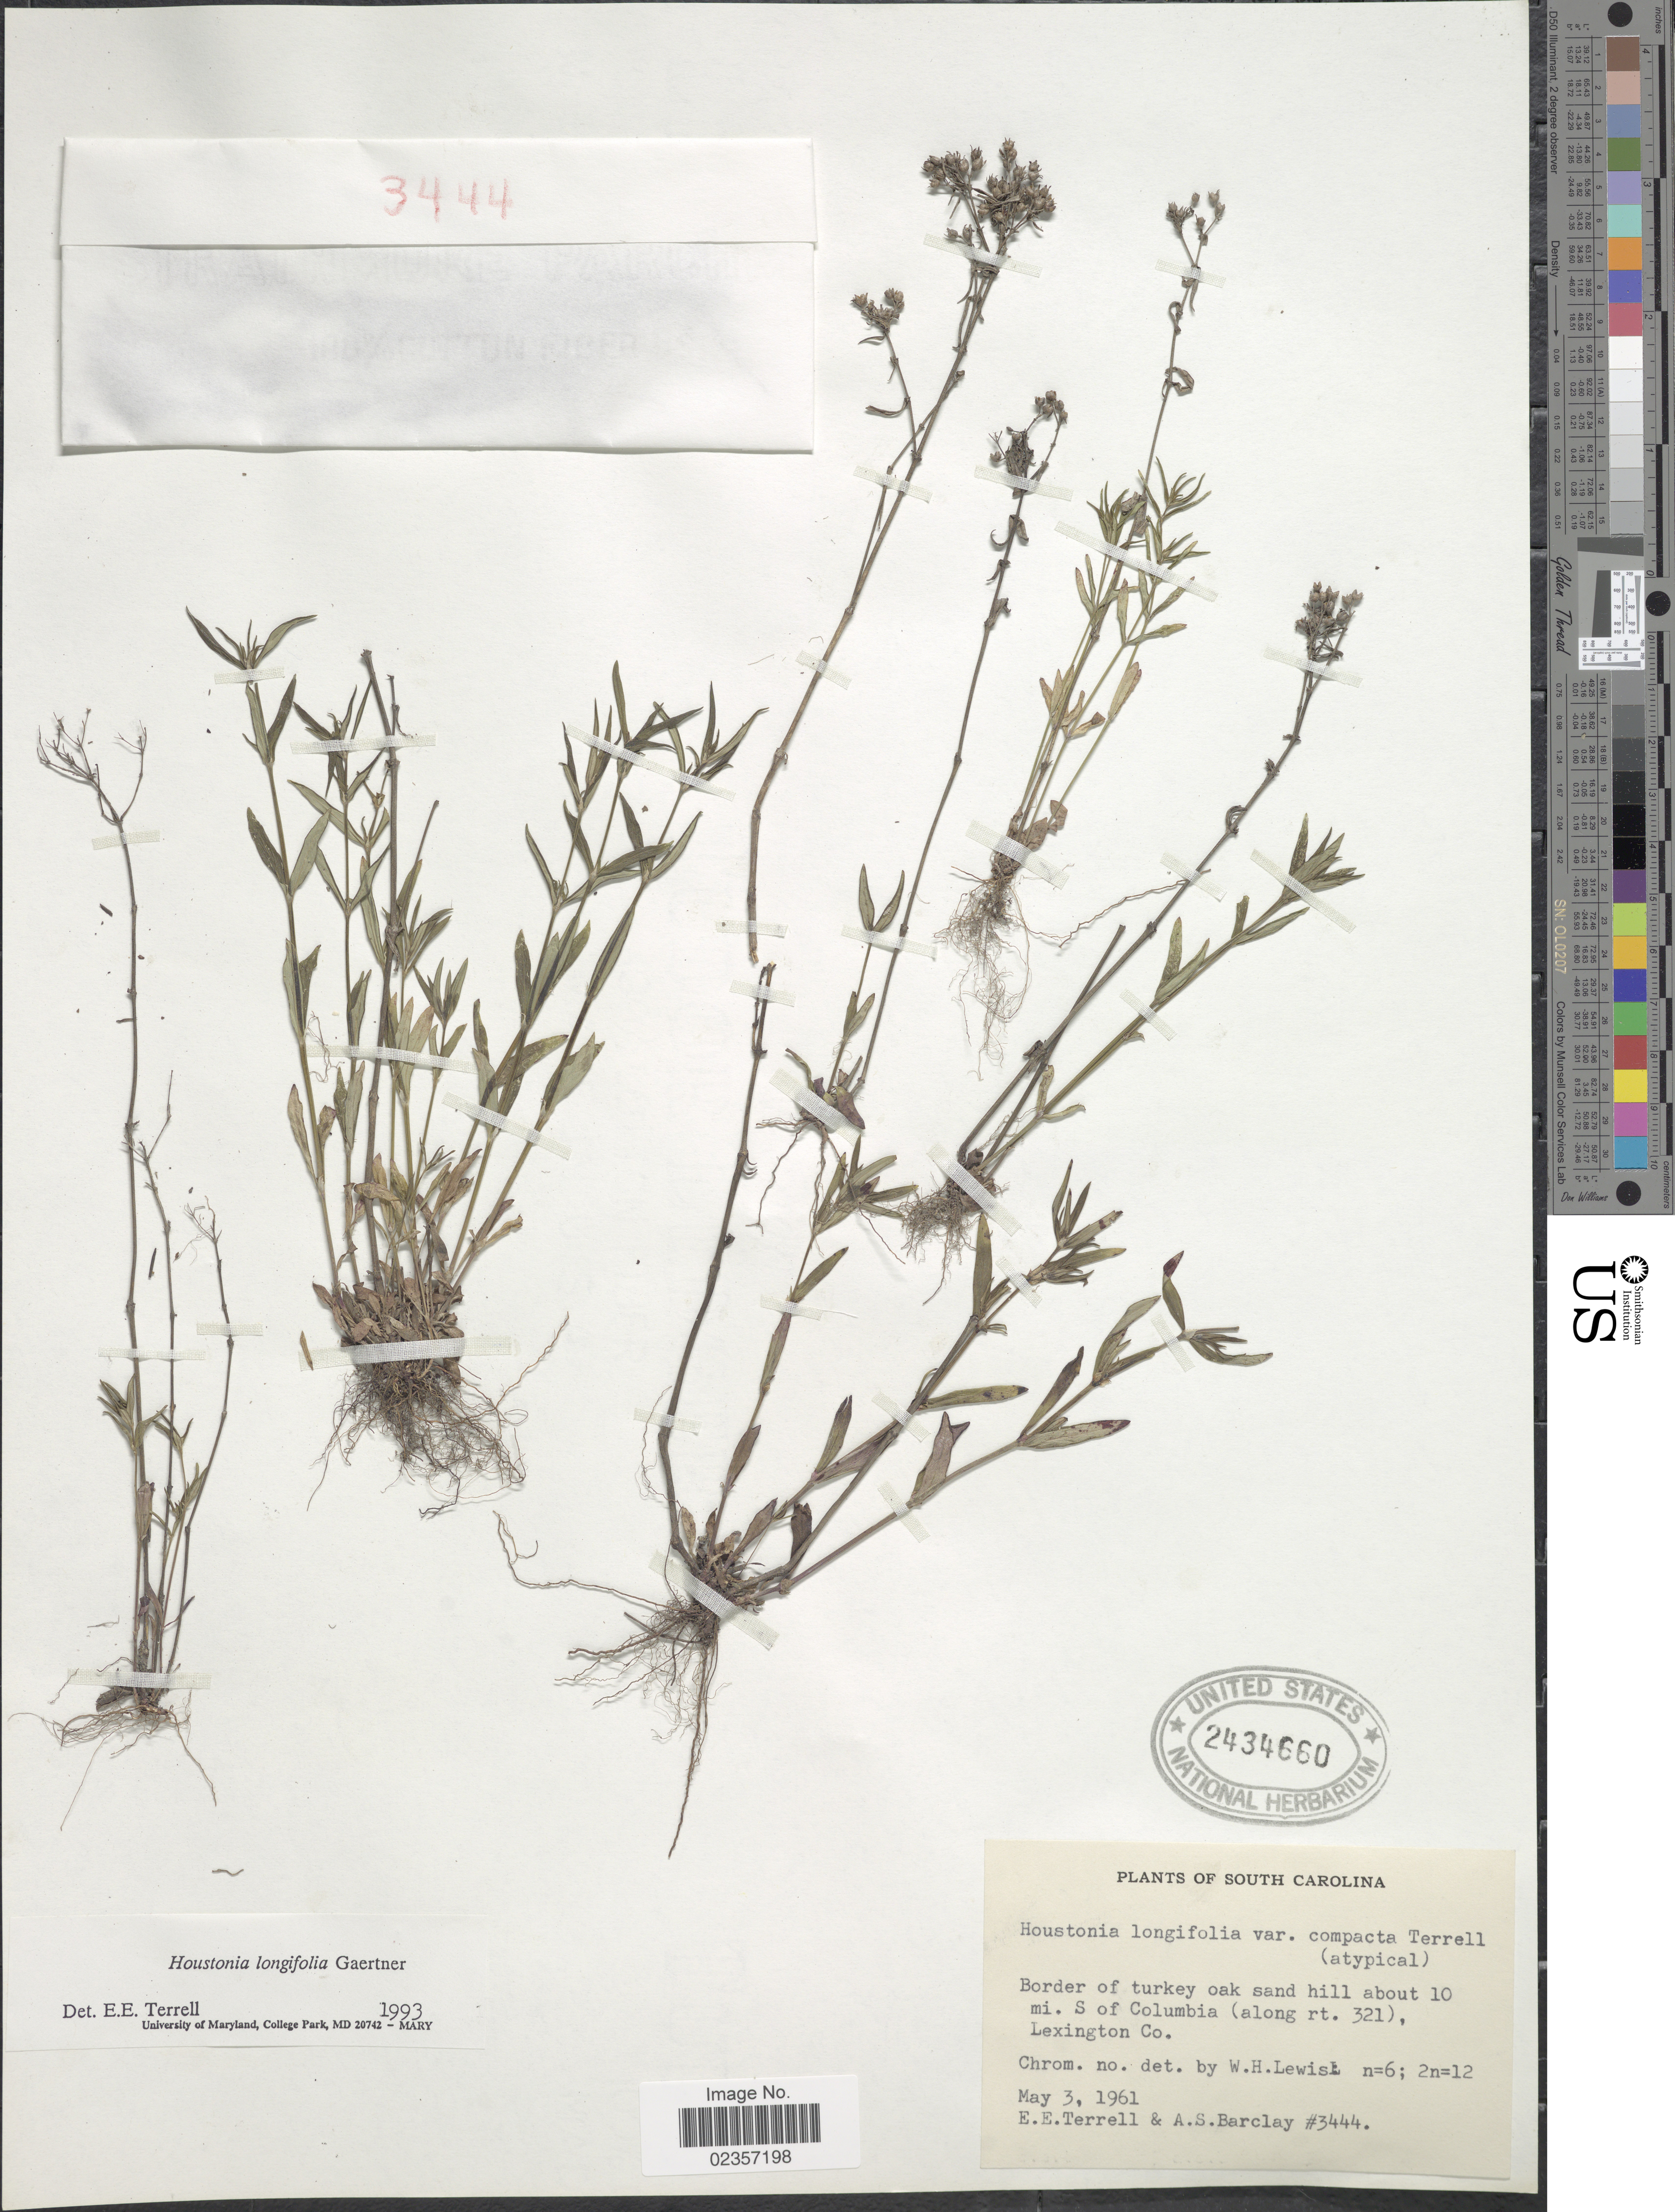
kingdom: Plantae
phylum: Tracheophyta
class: Magnoliopsida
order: Gentianales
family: Rubiaceae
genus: Houstonia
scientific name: Houstonia longifolia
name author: Gaertn.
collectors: E. E. Terrell & A. S. Barclay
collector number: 3444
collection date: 1961-05-03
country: United States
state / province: South Carolina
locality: Border of turkey oak sand hill about 10 mi. S. of Columbia (along rt. 321), Lexington Co.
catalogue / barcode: US 2434660